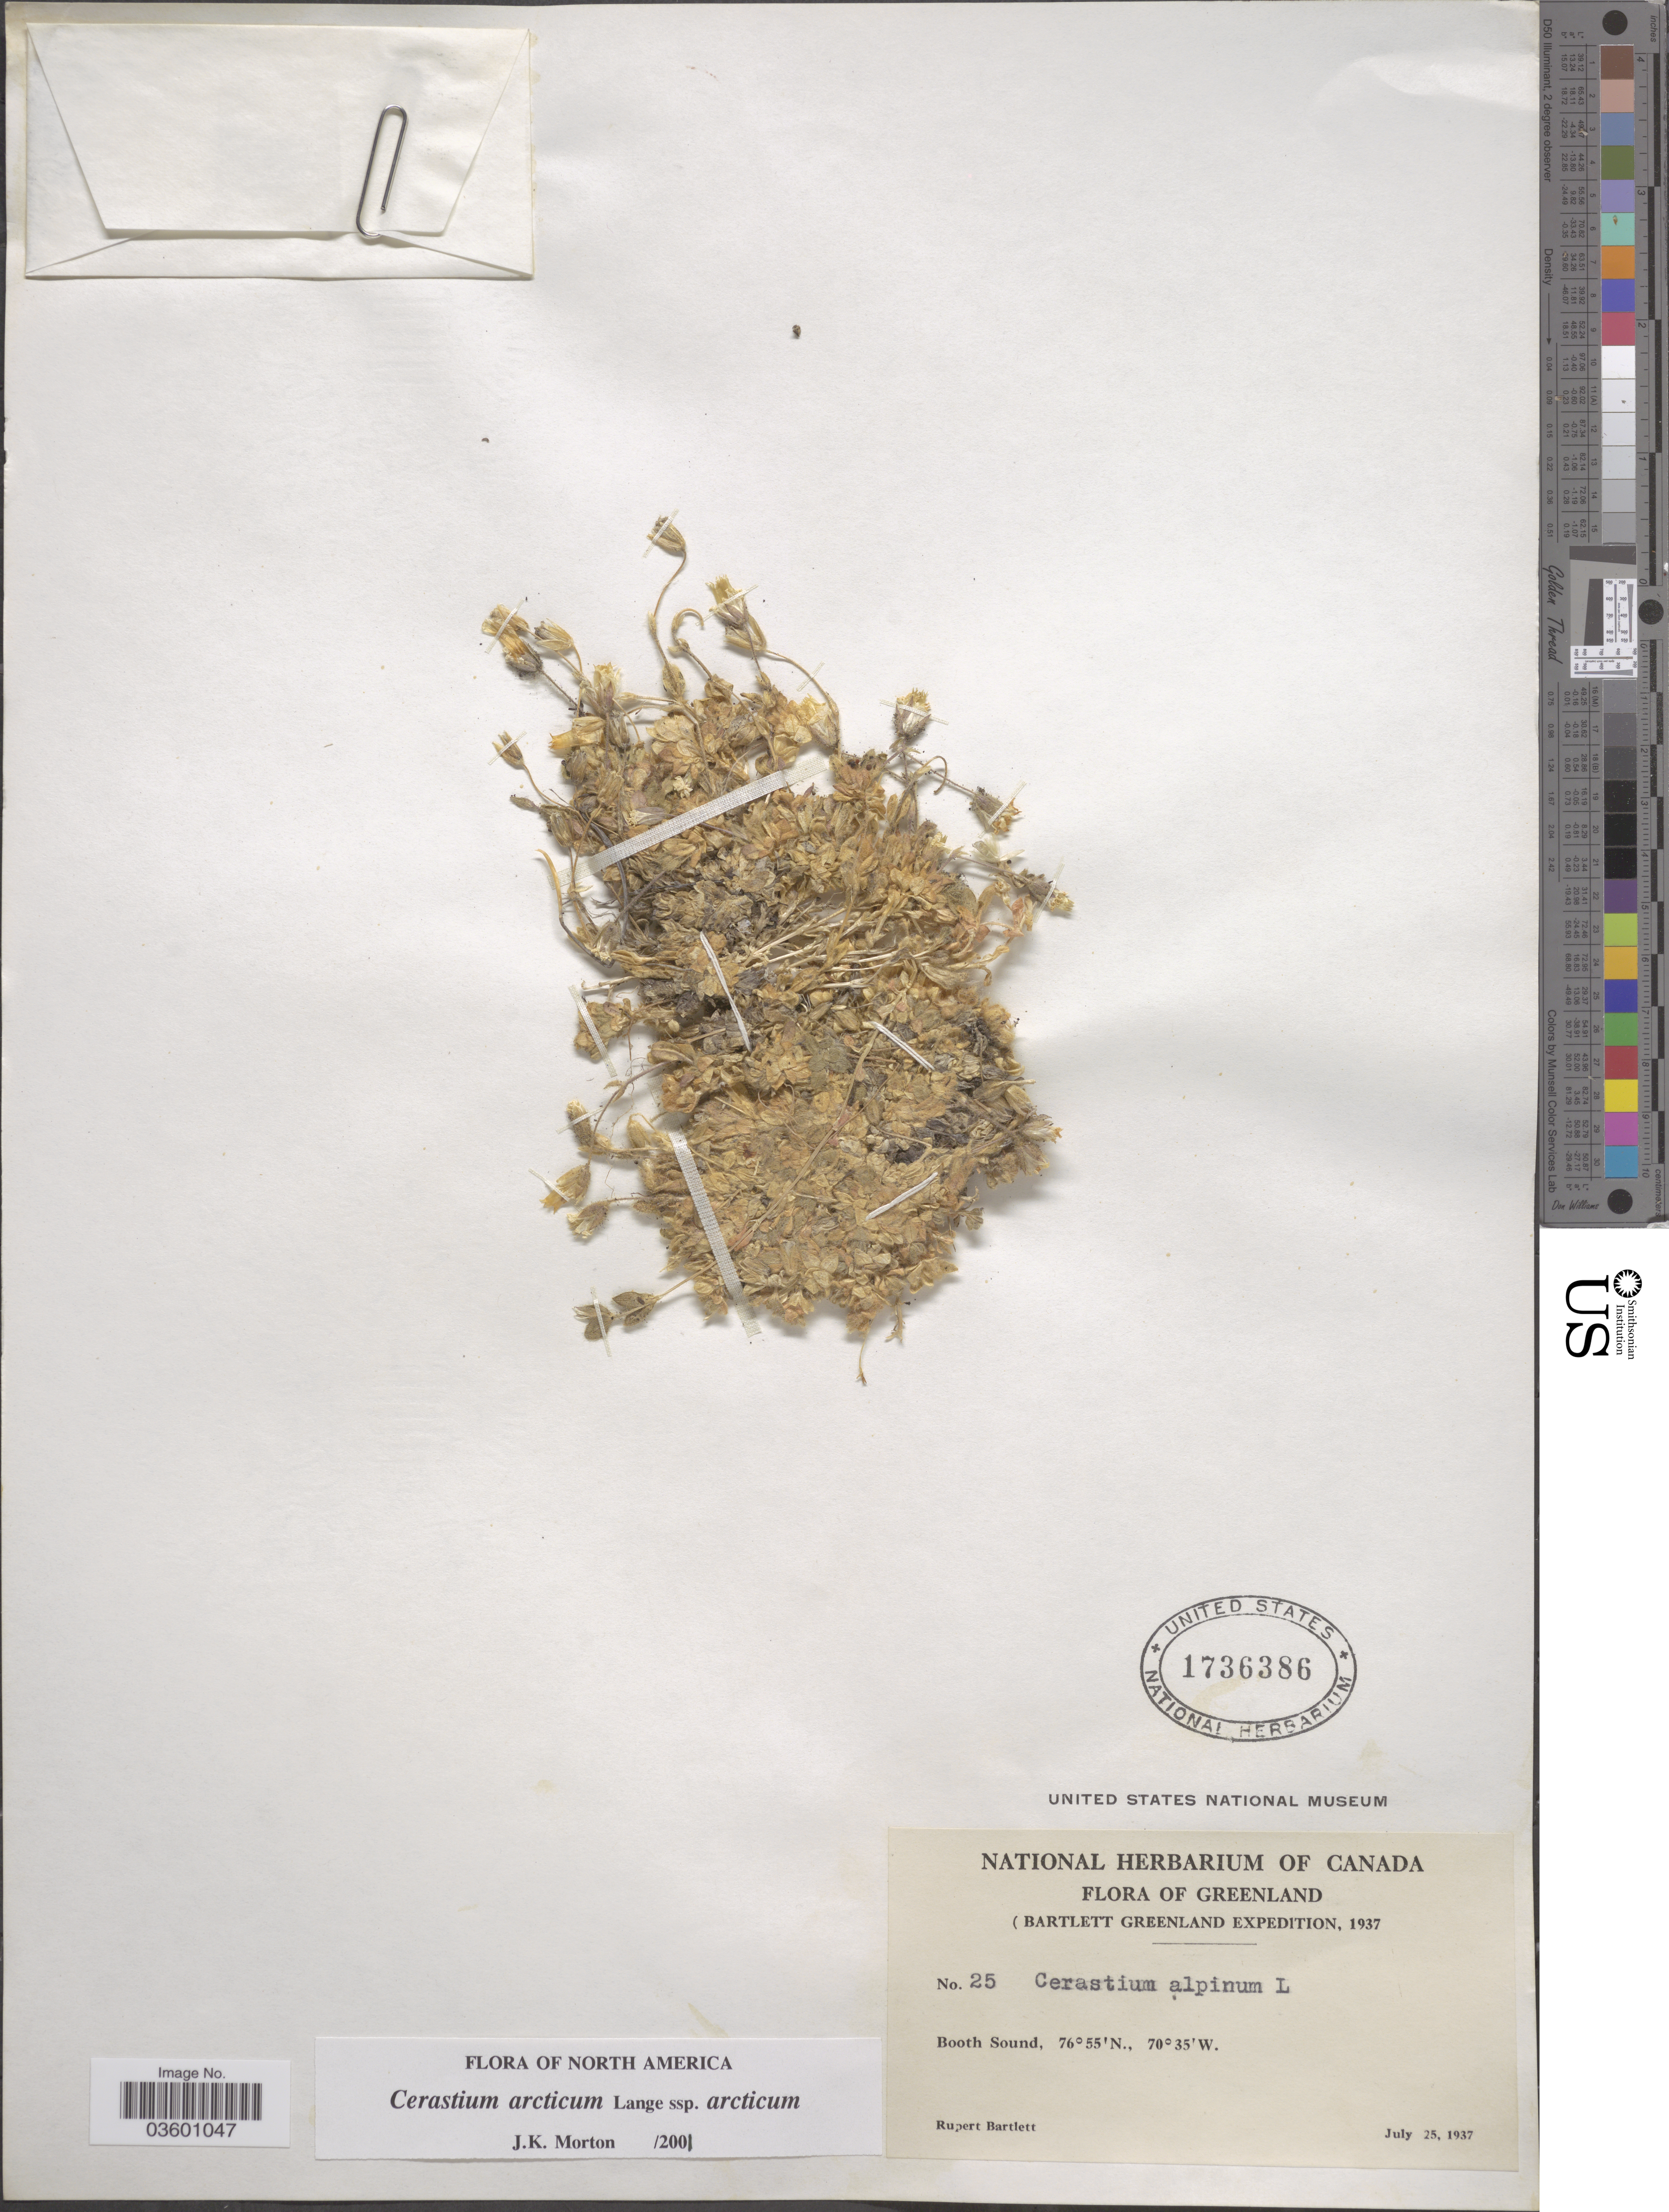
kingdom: Plantae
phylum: Tracheophyta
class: Magnoliopsida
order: Caryophyllales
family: Caryophyllaceae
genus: Cerastium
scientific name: Cerastium arcticum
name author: Lange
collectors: R. Bartlett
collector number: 25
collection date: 1937-07-25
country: Greenland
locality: Booth Sound.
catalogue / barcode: US 1736386